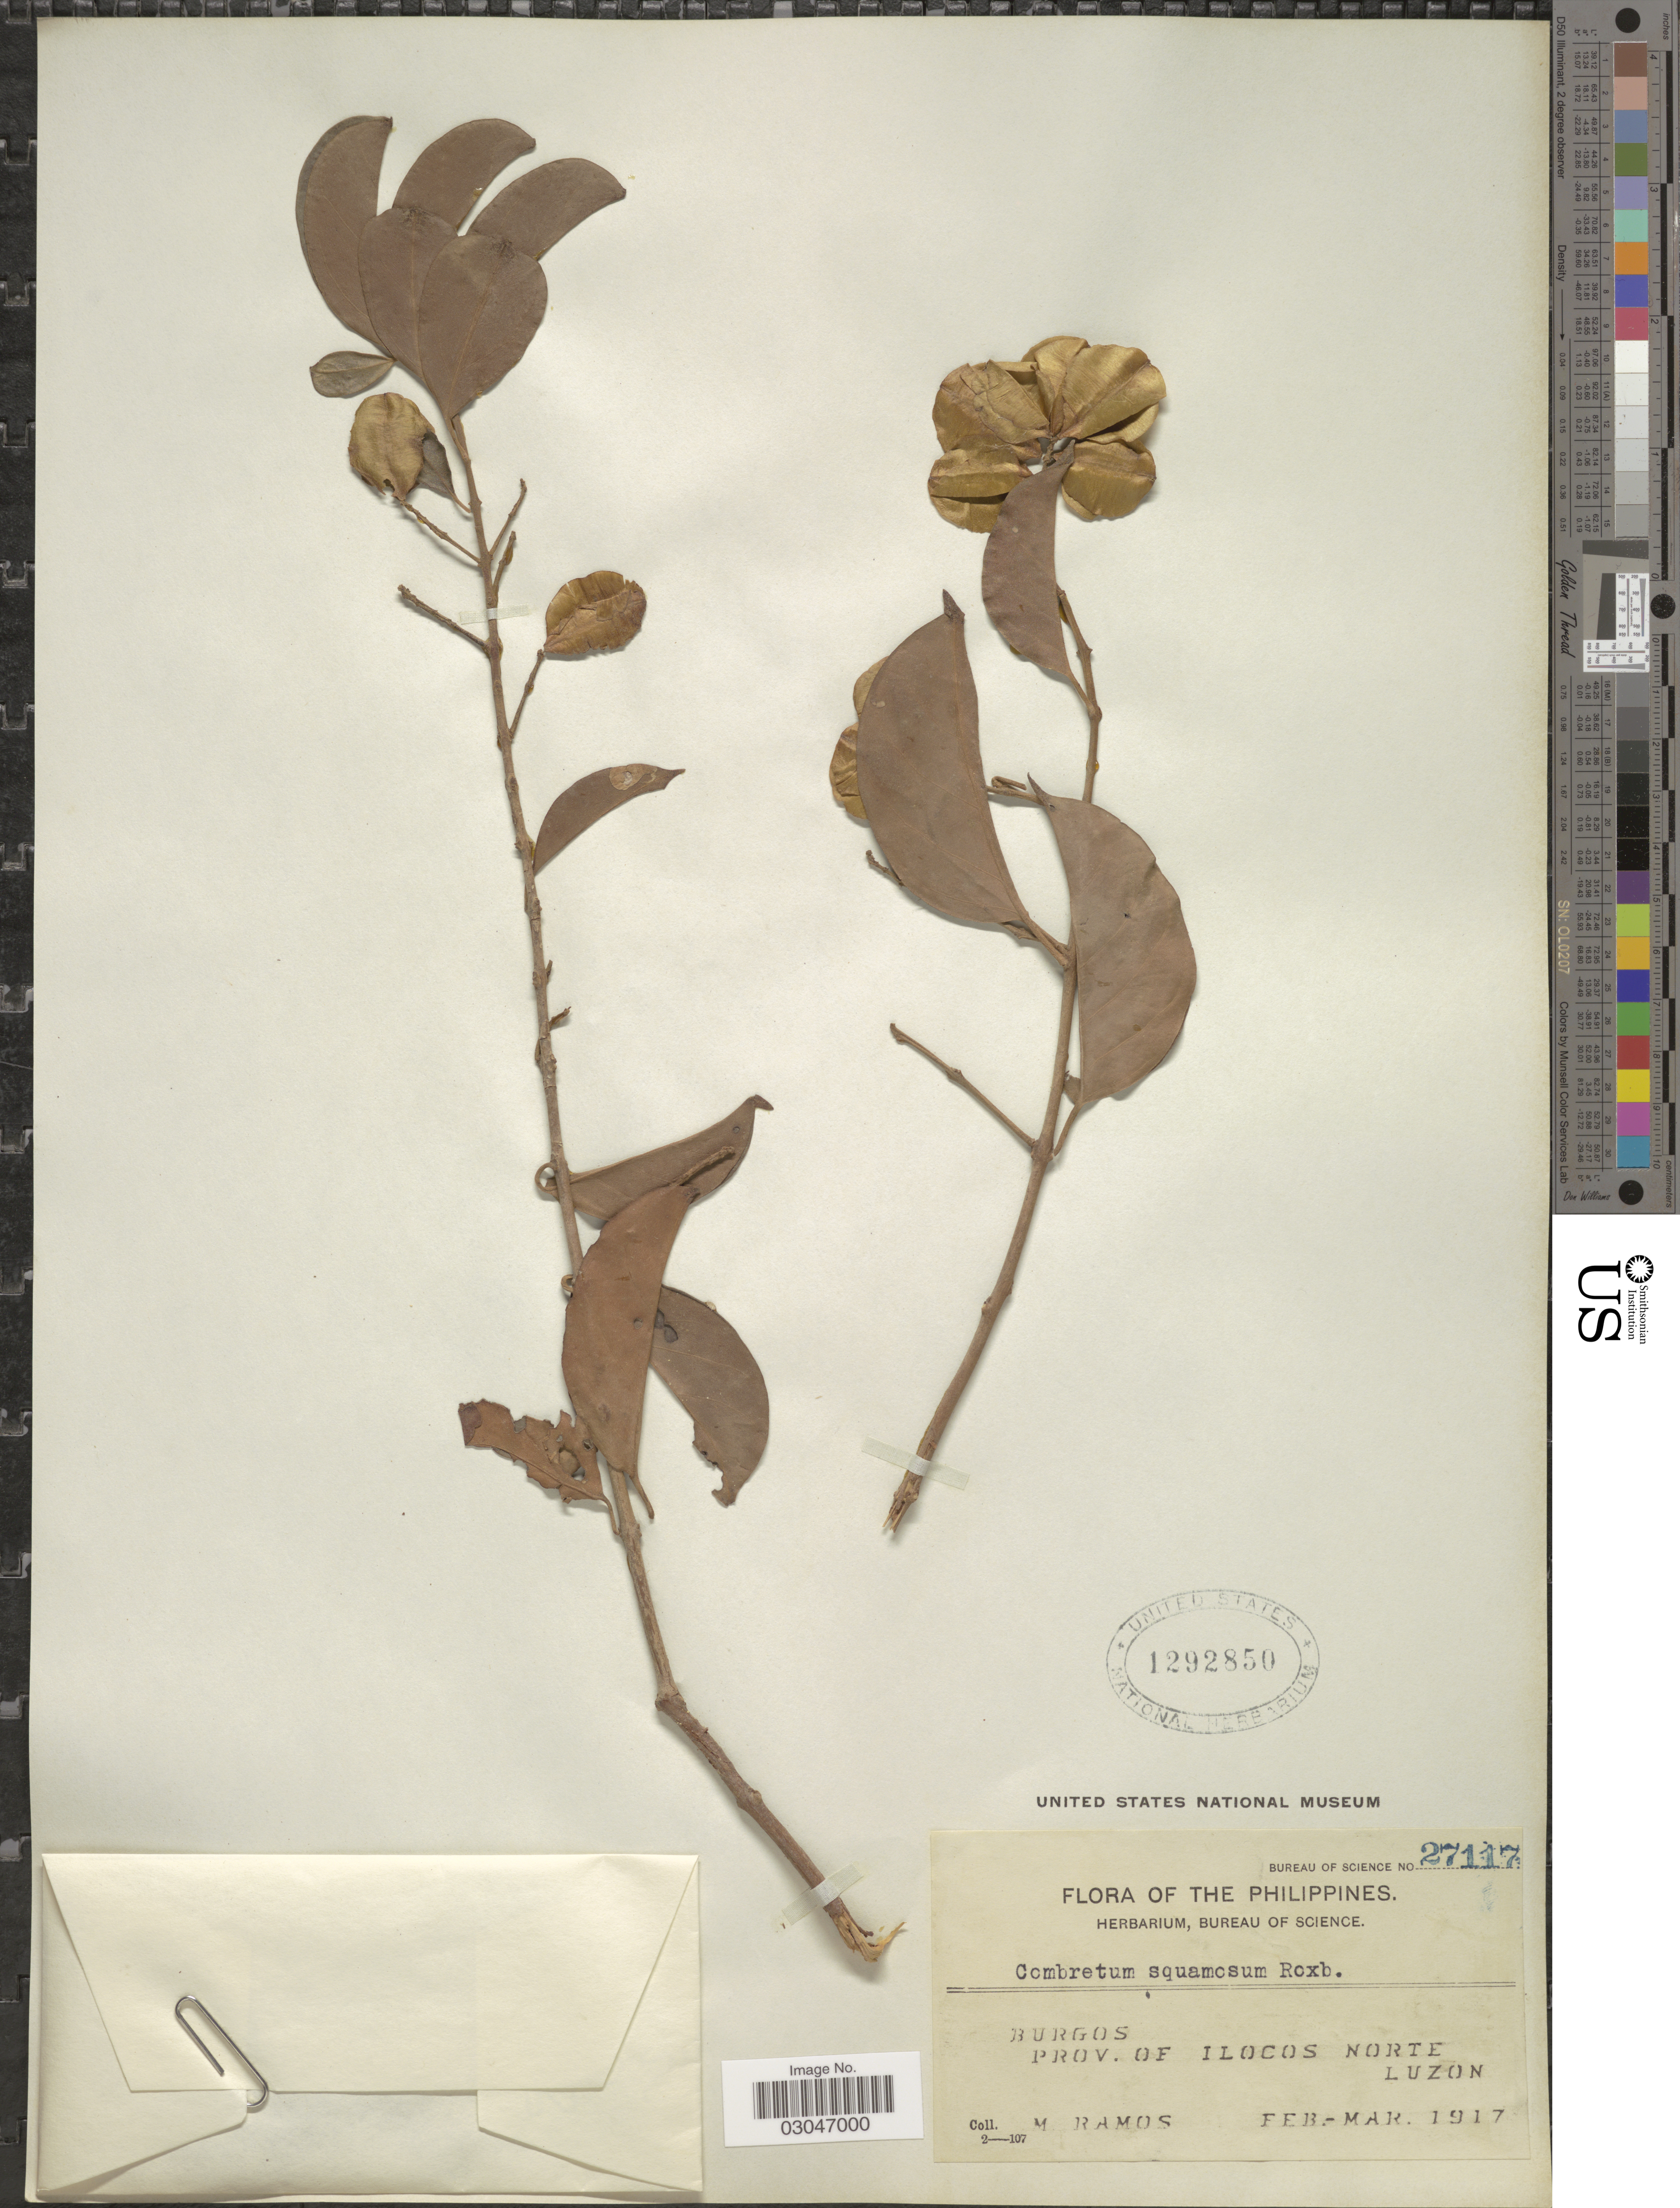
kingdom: Plantae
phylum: Tracheophyta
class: Magnoliopsida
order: Myrtales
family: Combretaceae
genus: Combretum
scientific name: Combretum squamosum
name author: Roxb.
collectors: M. Ramos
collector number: Bureau of Science 27117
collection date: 1917-02/1917-03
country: Philippines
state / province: Ilocos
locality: Burgos, Prov. of Ilocos Norte, Luzon.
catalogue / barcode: US 1292850